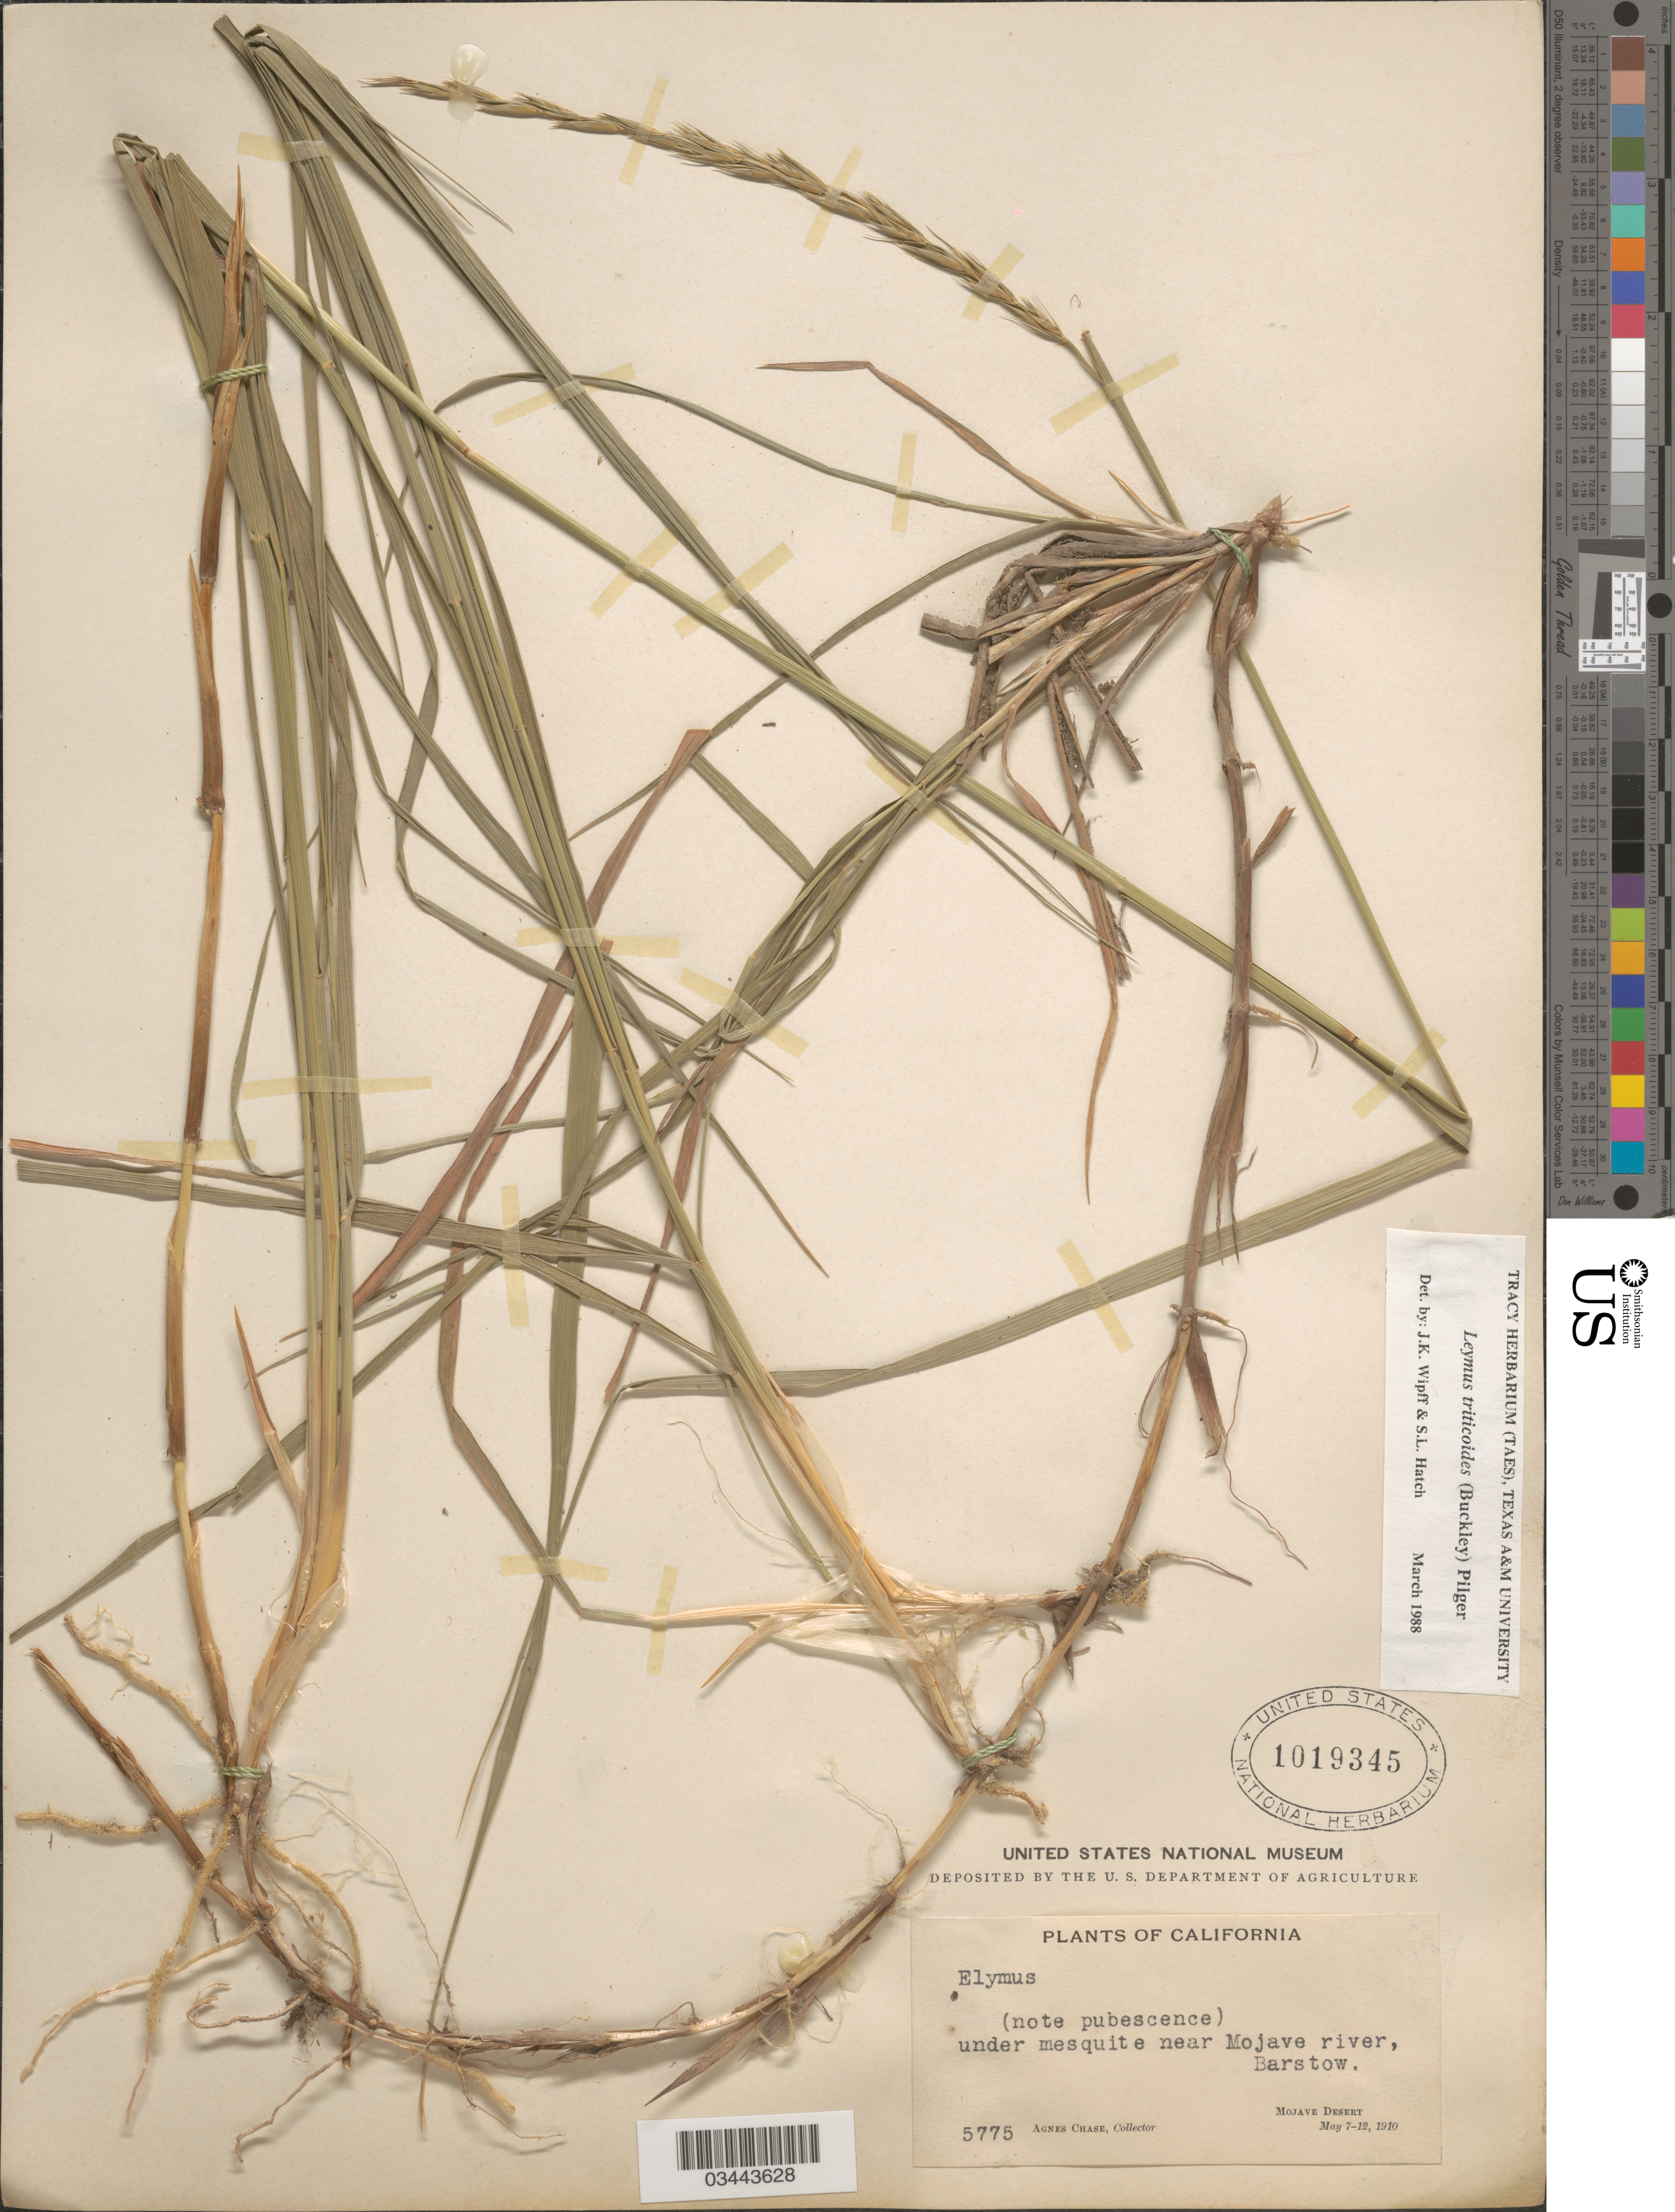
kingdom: Plantae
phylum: Tracheophyta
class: Liliopsida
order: Poales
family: Poaceae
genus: Leymus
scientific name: Leymus triticoides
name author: (Buckley) Pilg.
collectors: A. Chase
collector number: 5775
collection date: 1910-05-07/1910-05-12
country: United States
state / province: California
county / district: San Bernardino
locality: Under mesquite near Mojave river, Barstow. Mojave Desert.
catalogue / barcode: US 1019345